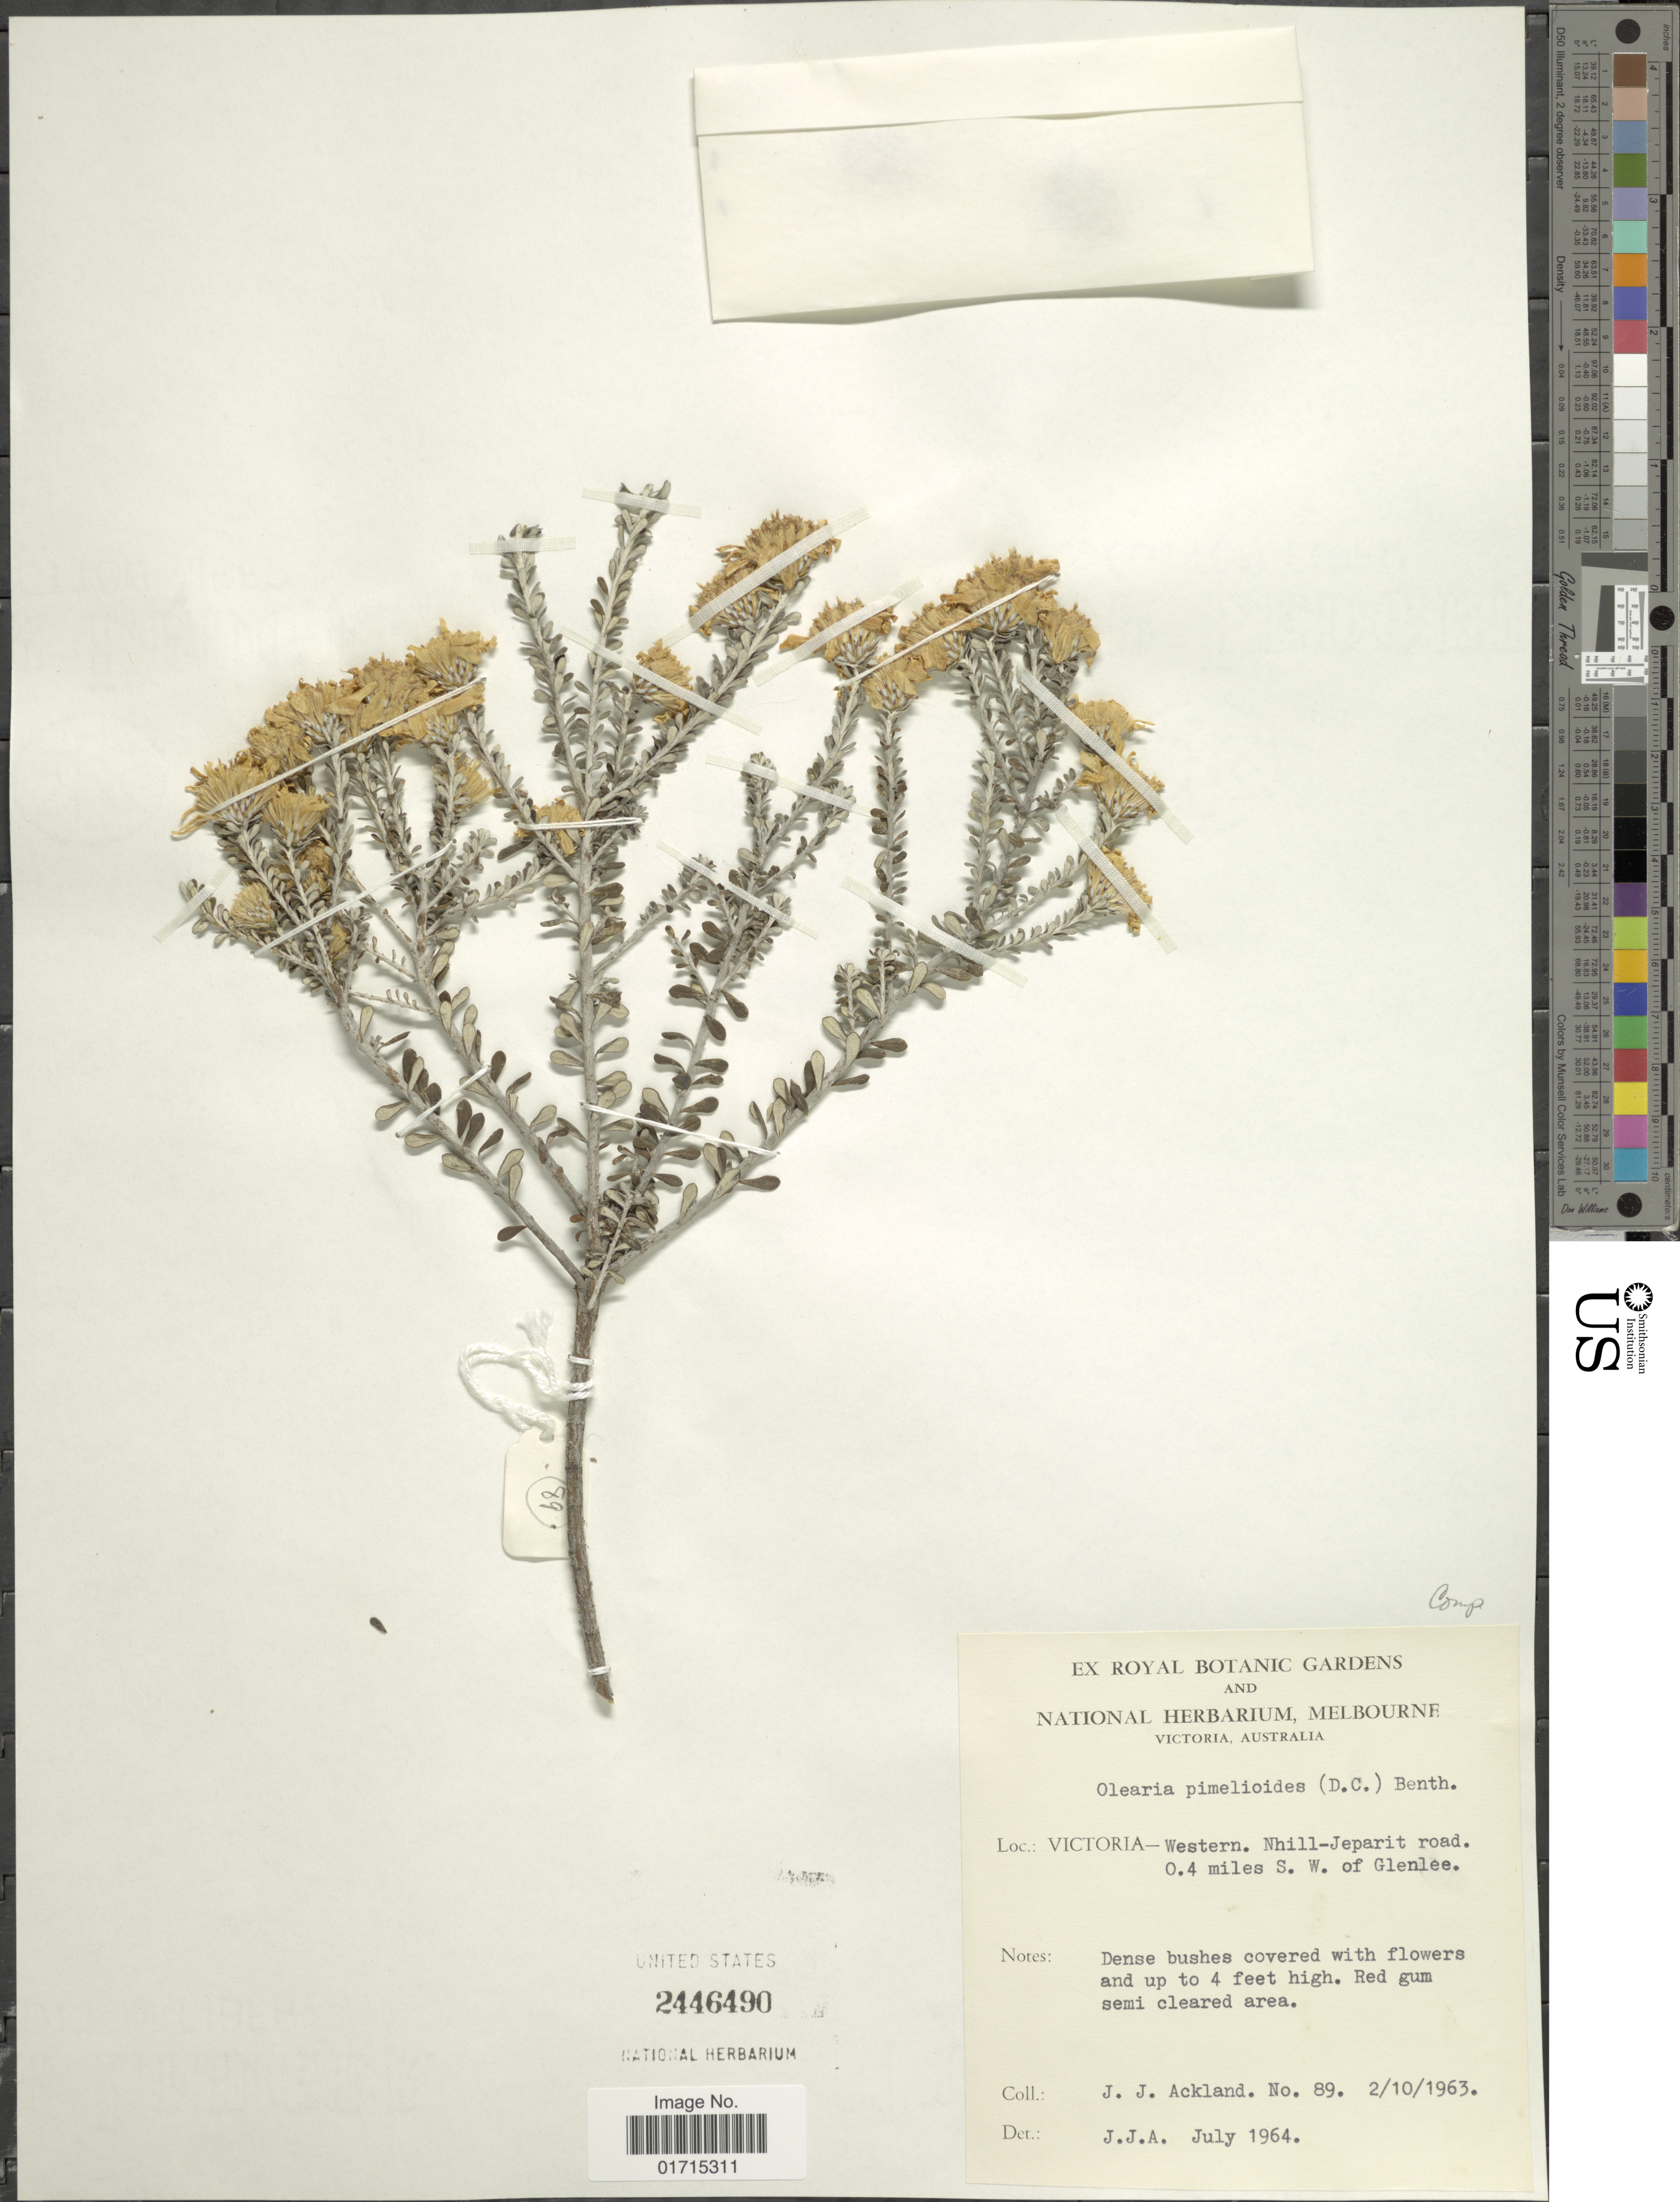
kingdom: Plantae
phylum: Tracheophyta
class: Magnoliopsida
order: Asterales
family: Asteraceae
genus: Olearia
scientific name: Olearia pimeleoides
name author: (DC.) Benth.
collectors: J. J. Ackland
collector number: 89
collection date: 1963-10-02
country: Australia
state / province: Victoria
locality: Australia. Victoria-Western. Nhill-Jeparit road, 0.4 miles S. W. of Glenlee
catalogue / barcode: US 2446490